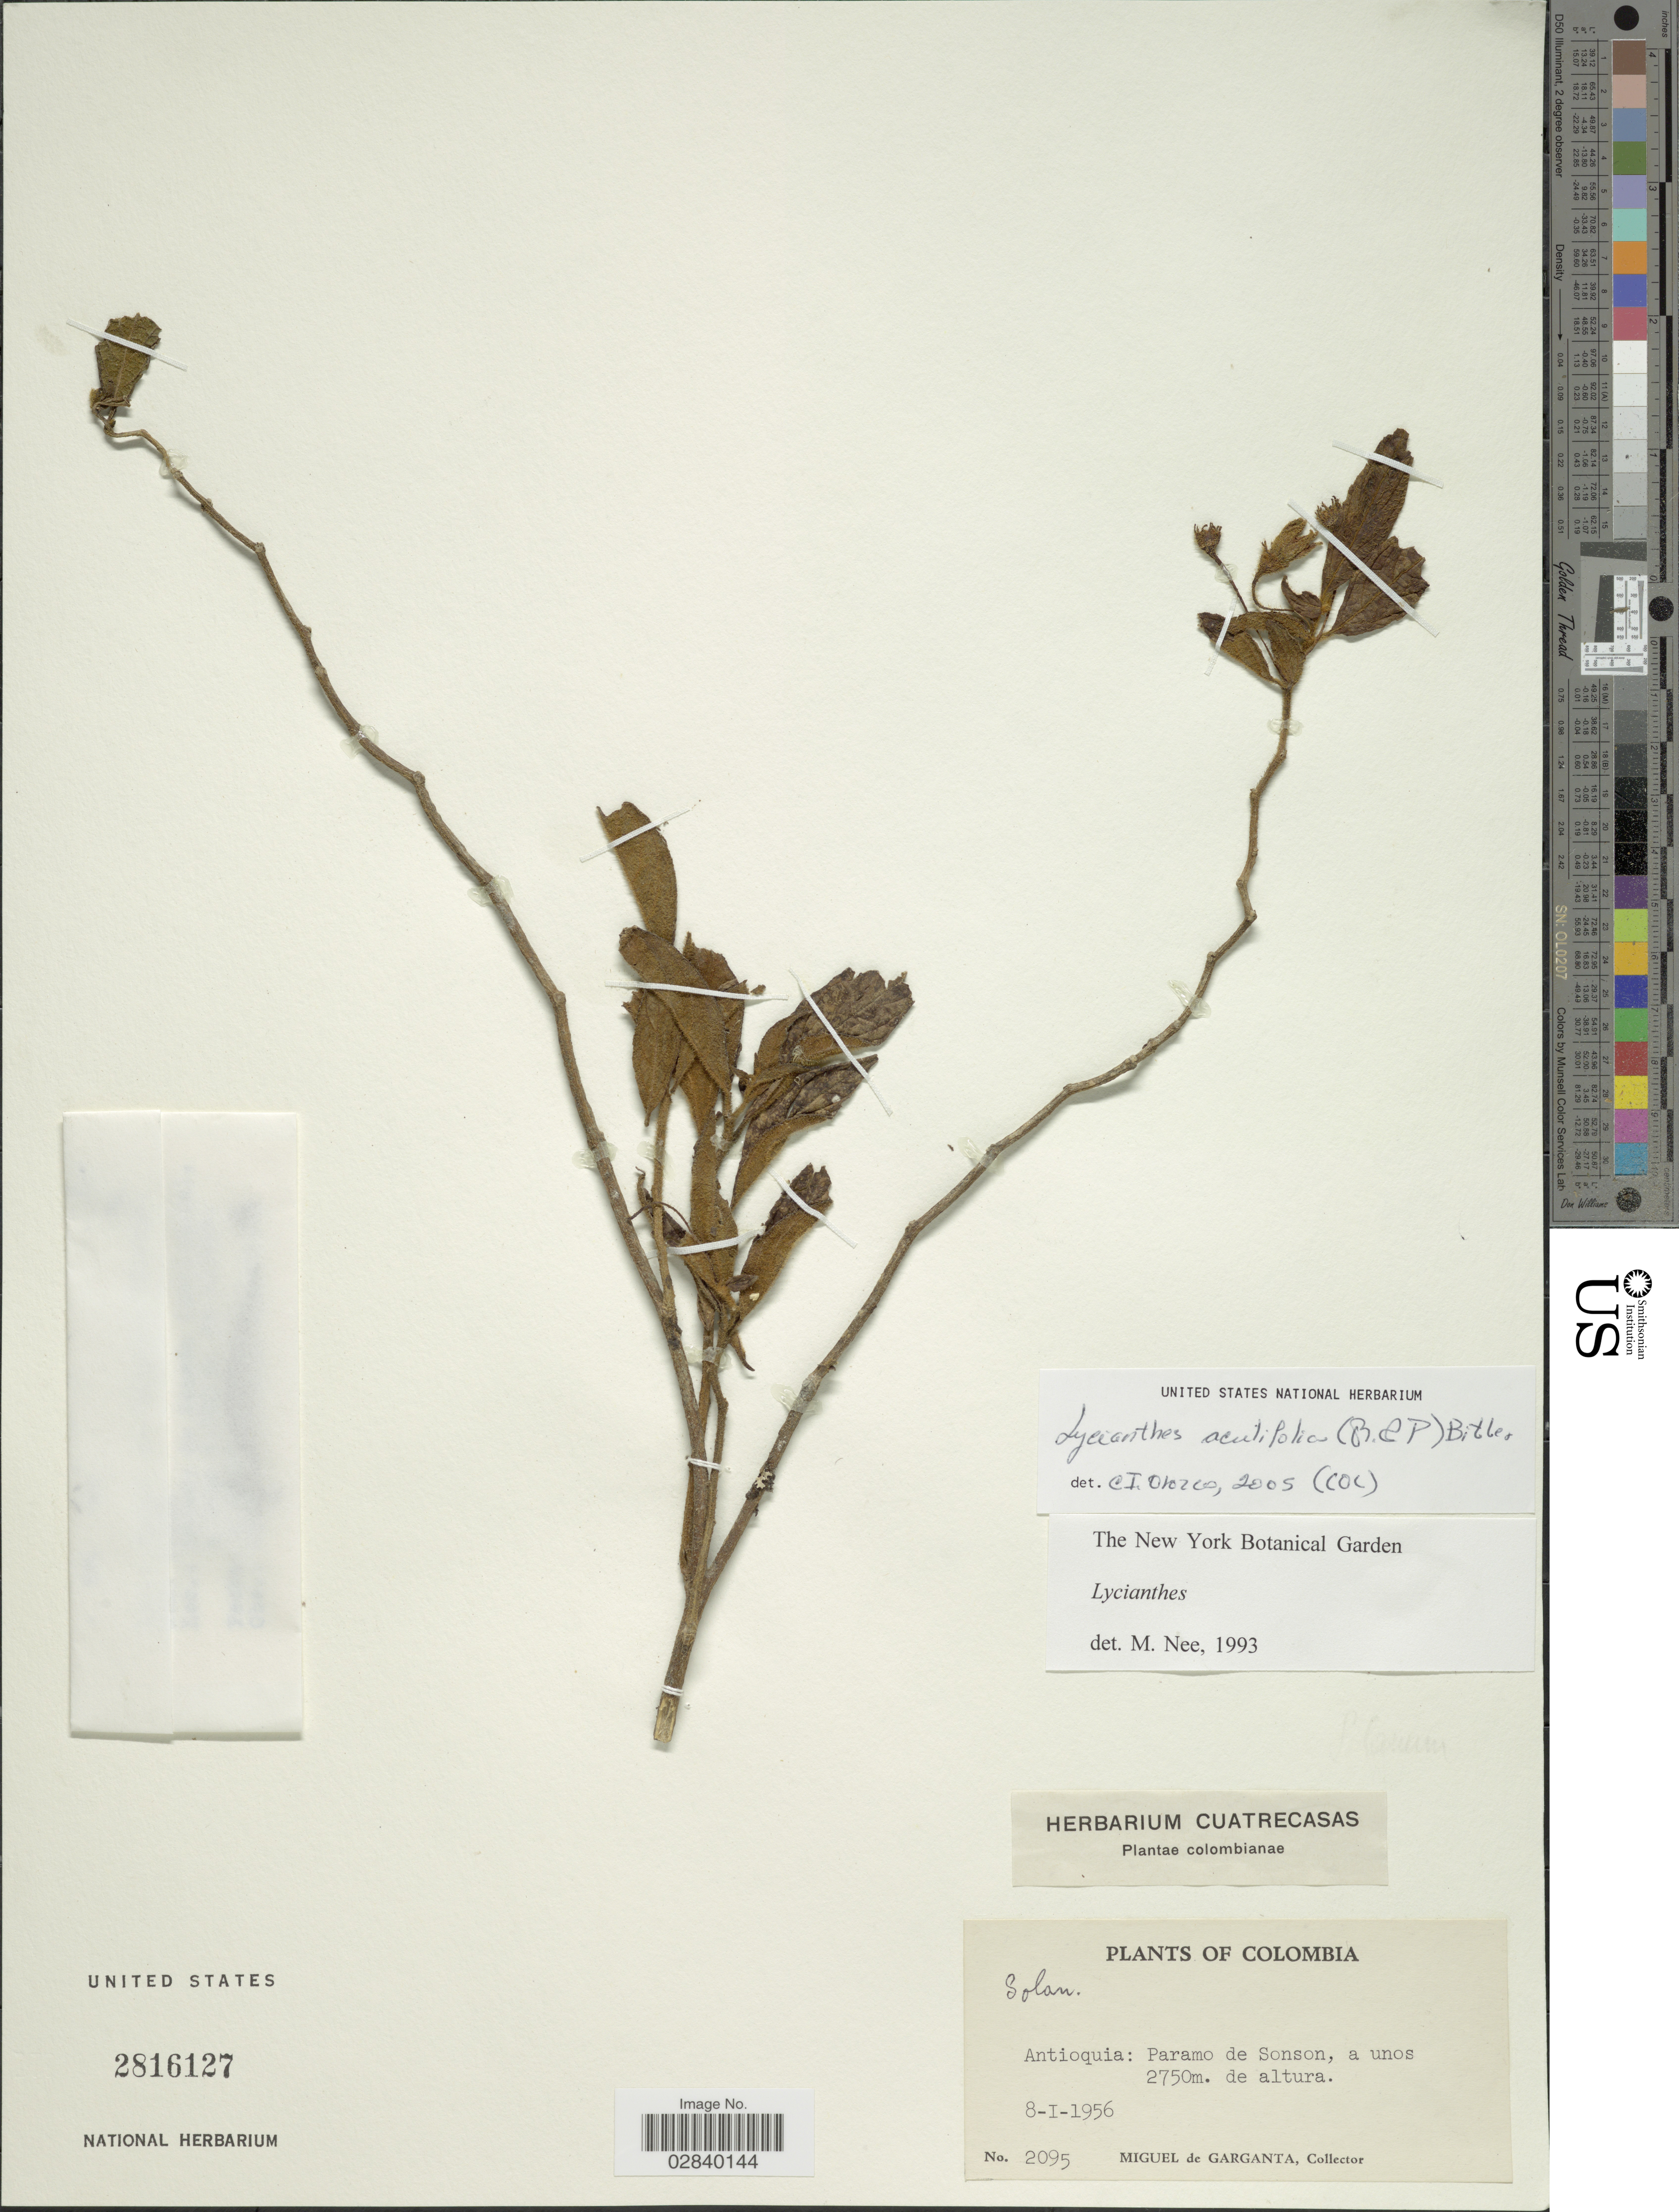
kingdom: Plantae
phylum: Tracheophyta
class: Magnoliopsida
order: Solanales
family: Solanaceae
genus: Lycianthes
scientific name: Lycianthes acutifolia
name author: (Ruiz & Pav.) Bitter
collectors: M. Garganta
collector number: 2095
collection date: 1956-01-08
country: Colombia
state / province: Antioquia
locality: Paramo de Sonson.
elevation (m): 2750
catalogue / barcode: US 2816127